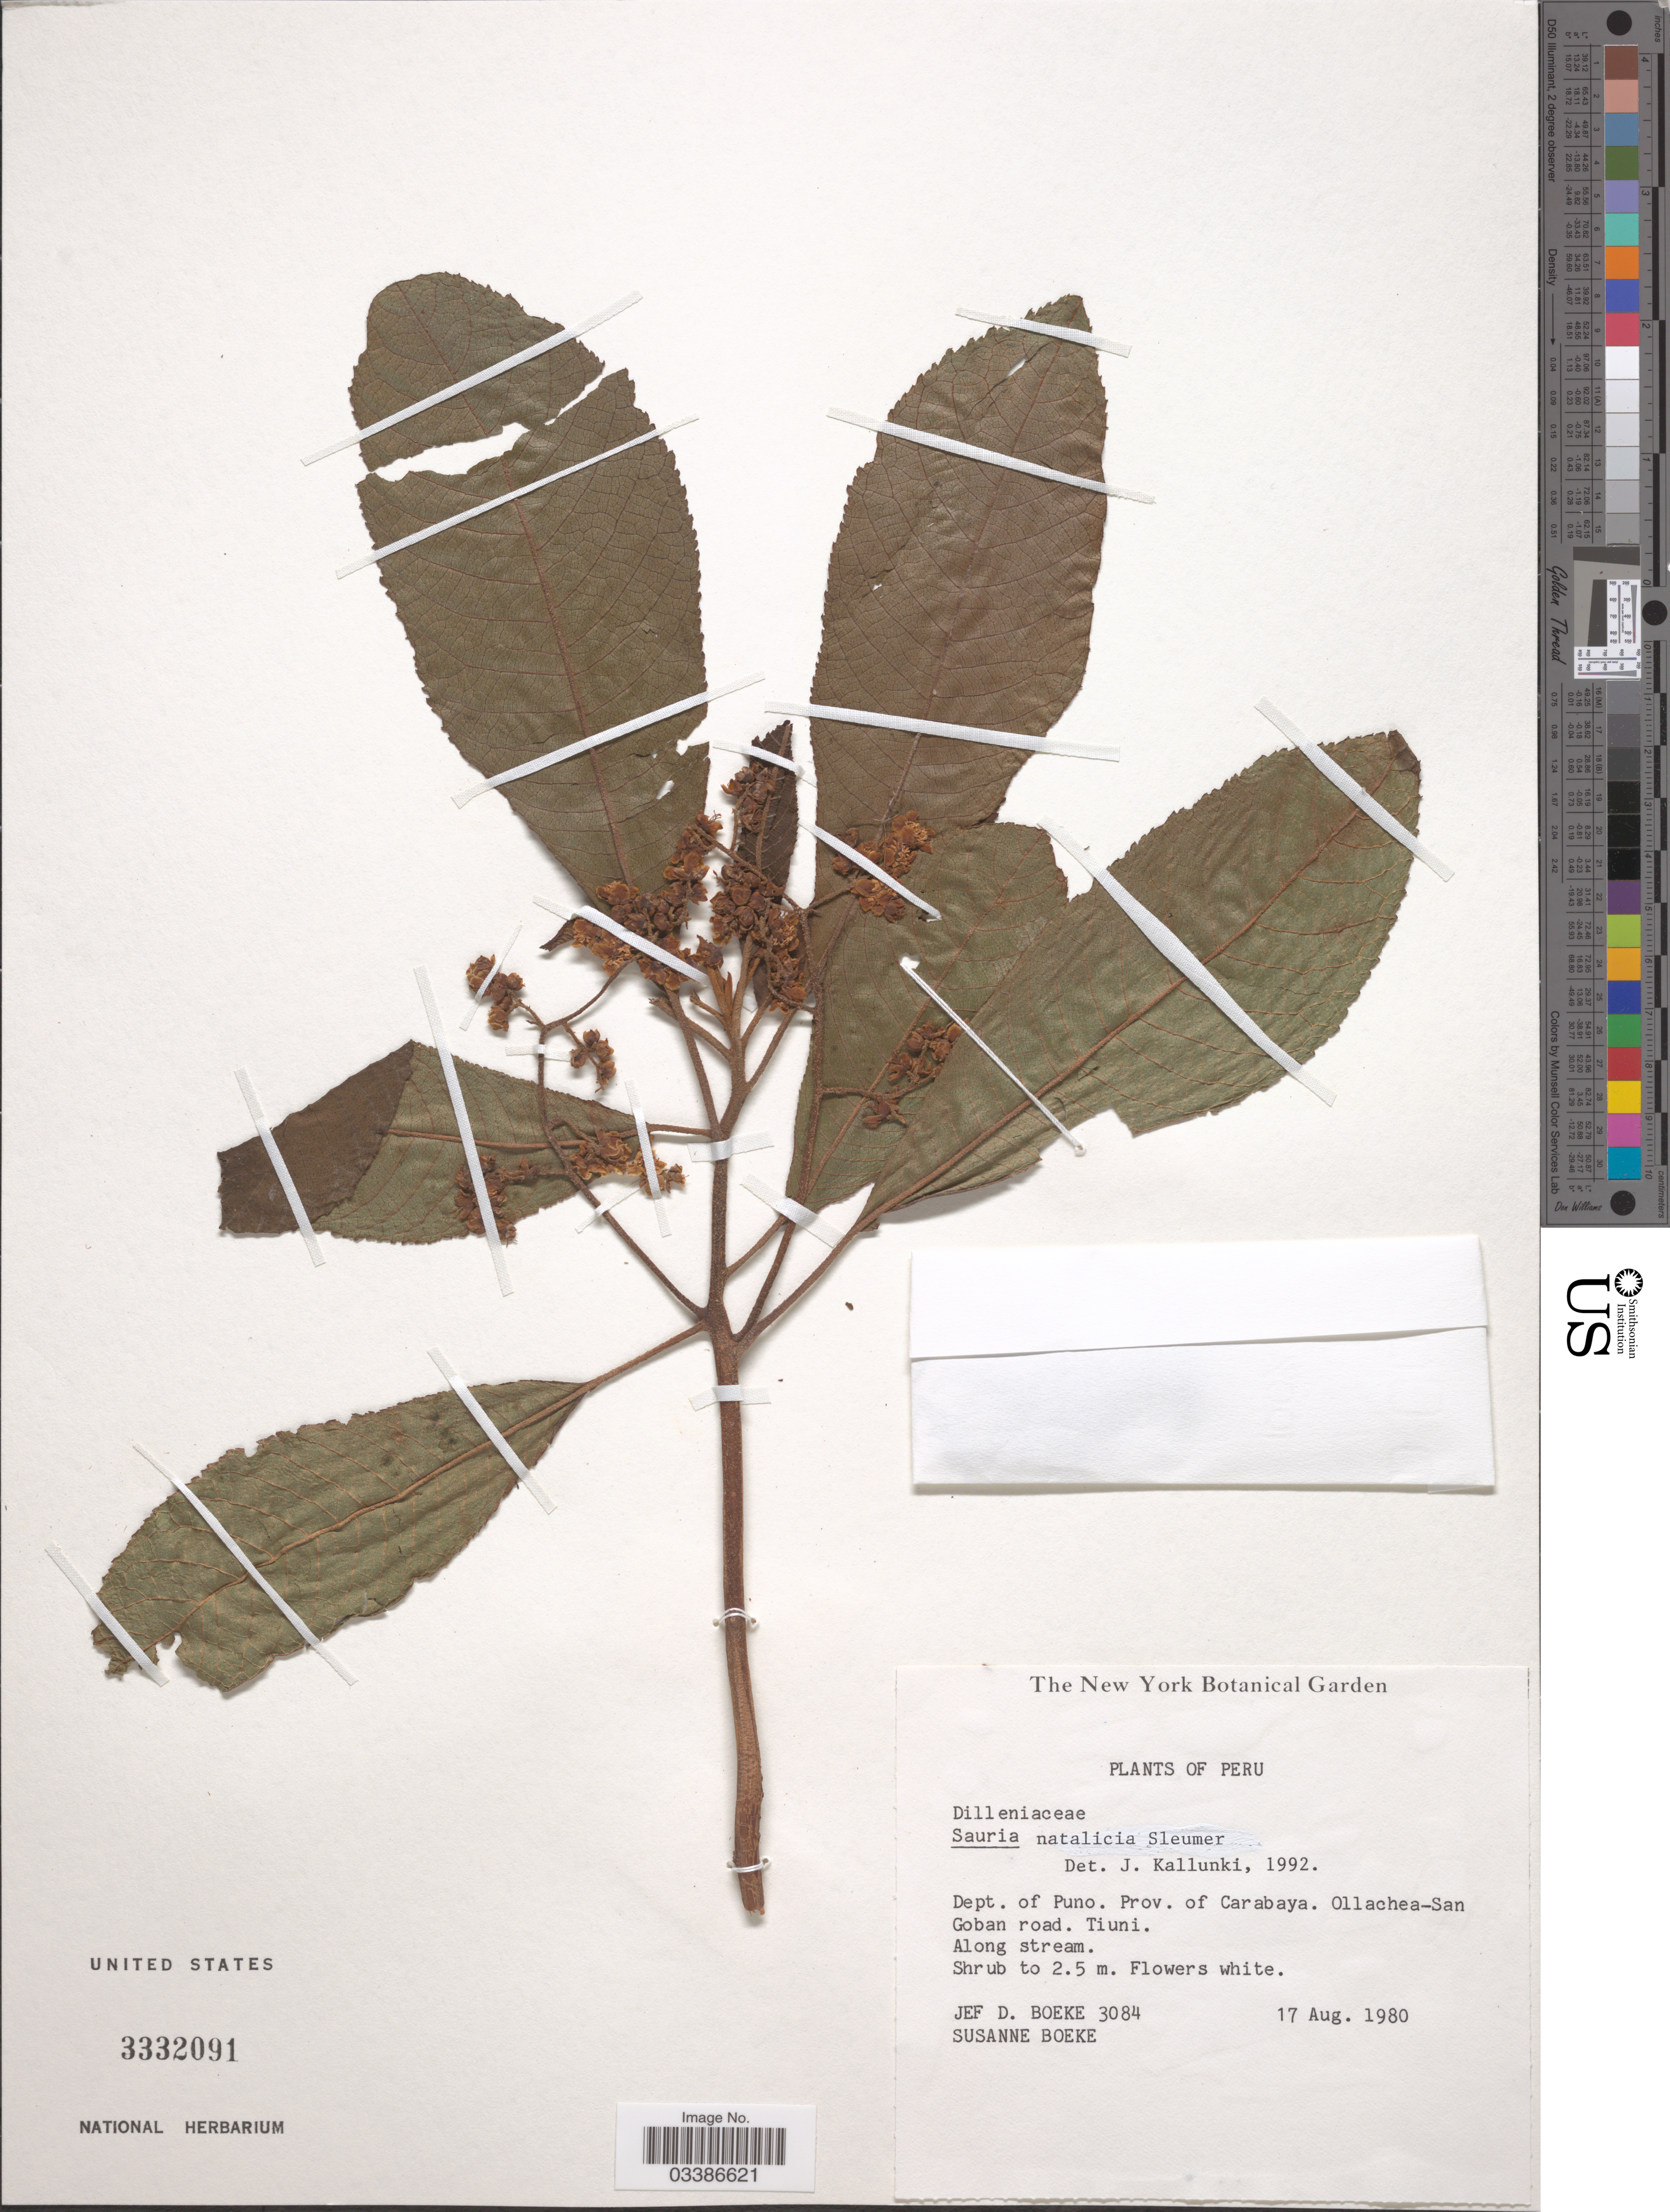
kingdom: Plantae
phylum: Tracheophyta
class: Magnoliopsida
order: Ericales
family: Actinidiaceae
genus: Saurauia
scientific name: Saurauia natalicia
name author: Sleumer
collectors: J. Boeke & S. Boeke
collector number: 3084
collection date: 1980-08-17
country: Peru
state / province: Puno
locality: Dept. of Puno. Prov. of Carabaya. Ollachea-San Goban road. Tiuni.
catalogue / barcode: US 3332091